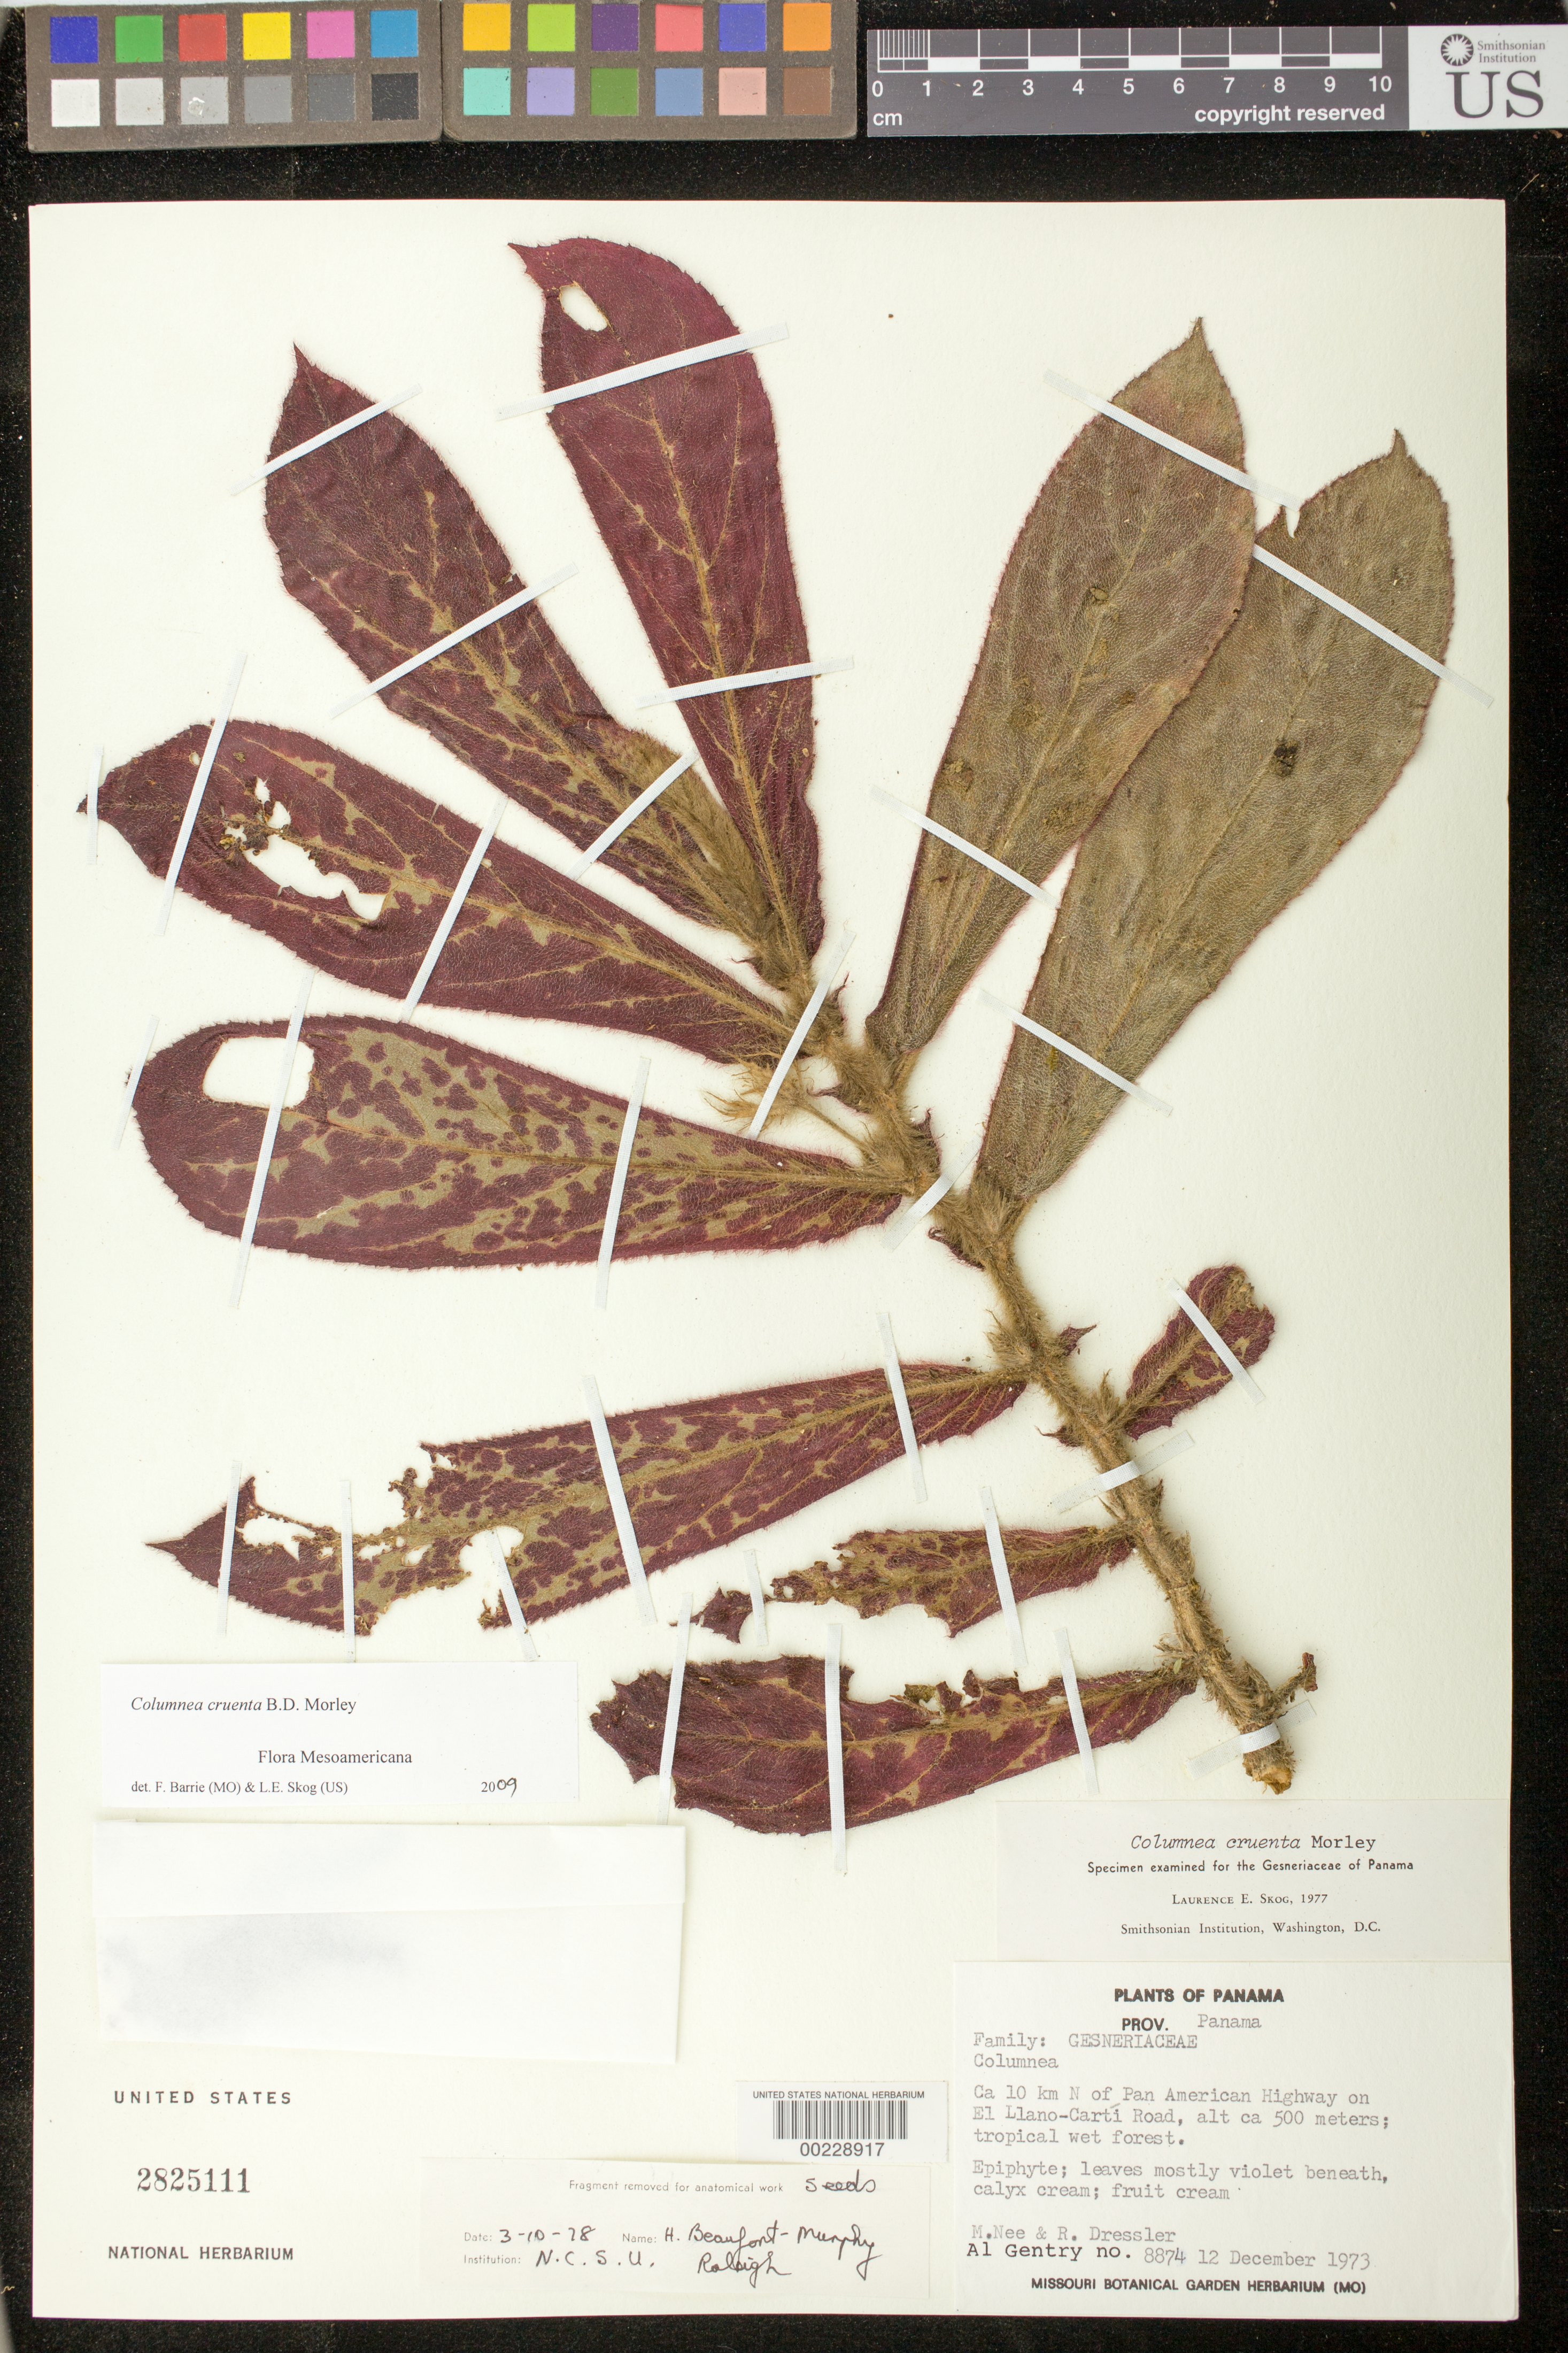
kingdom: Plantae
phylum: Tracheophyta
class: Magnoliopsida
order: Lamiales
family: Gesneriaceae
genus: Columnea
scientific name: Columnea cruenta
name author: B.D. Morley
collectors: A. H. Gentry, M. Nee & R. Dressler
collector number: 8874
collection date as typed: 12 Dec 1973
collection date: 1973-12-12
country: Panama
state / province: Panamá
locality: Ca 10 km N of Pan American highway on El Llano-Carti road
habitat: Tropical wet forest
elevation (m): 500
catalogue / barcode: US 2825111